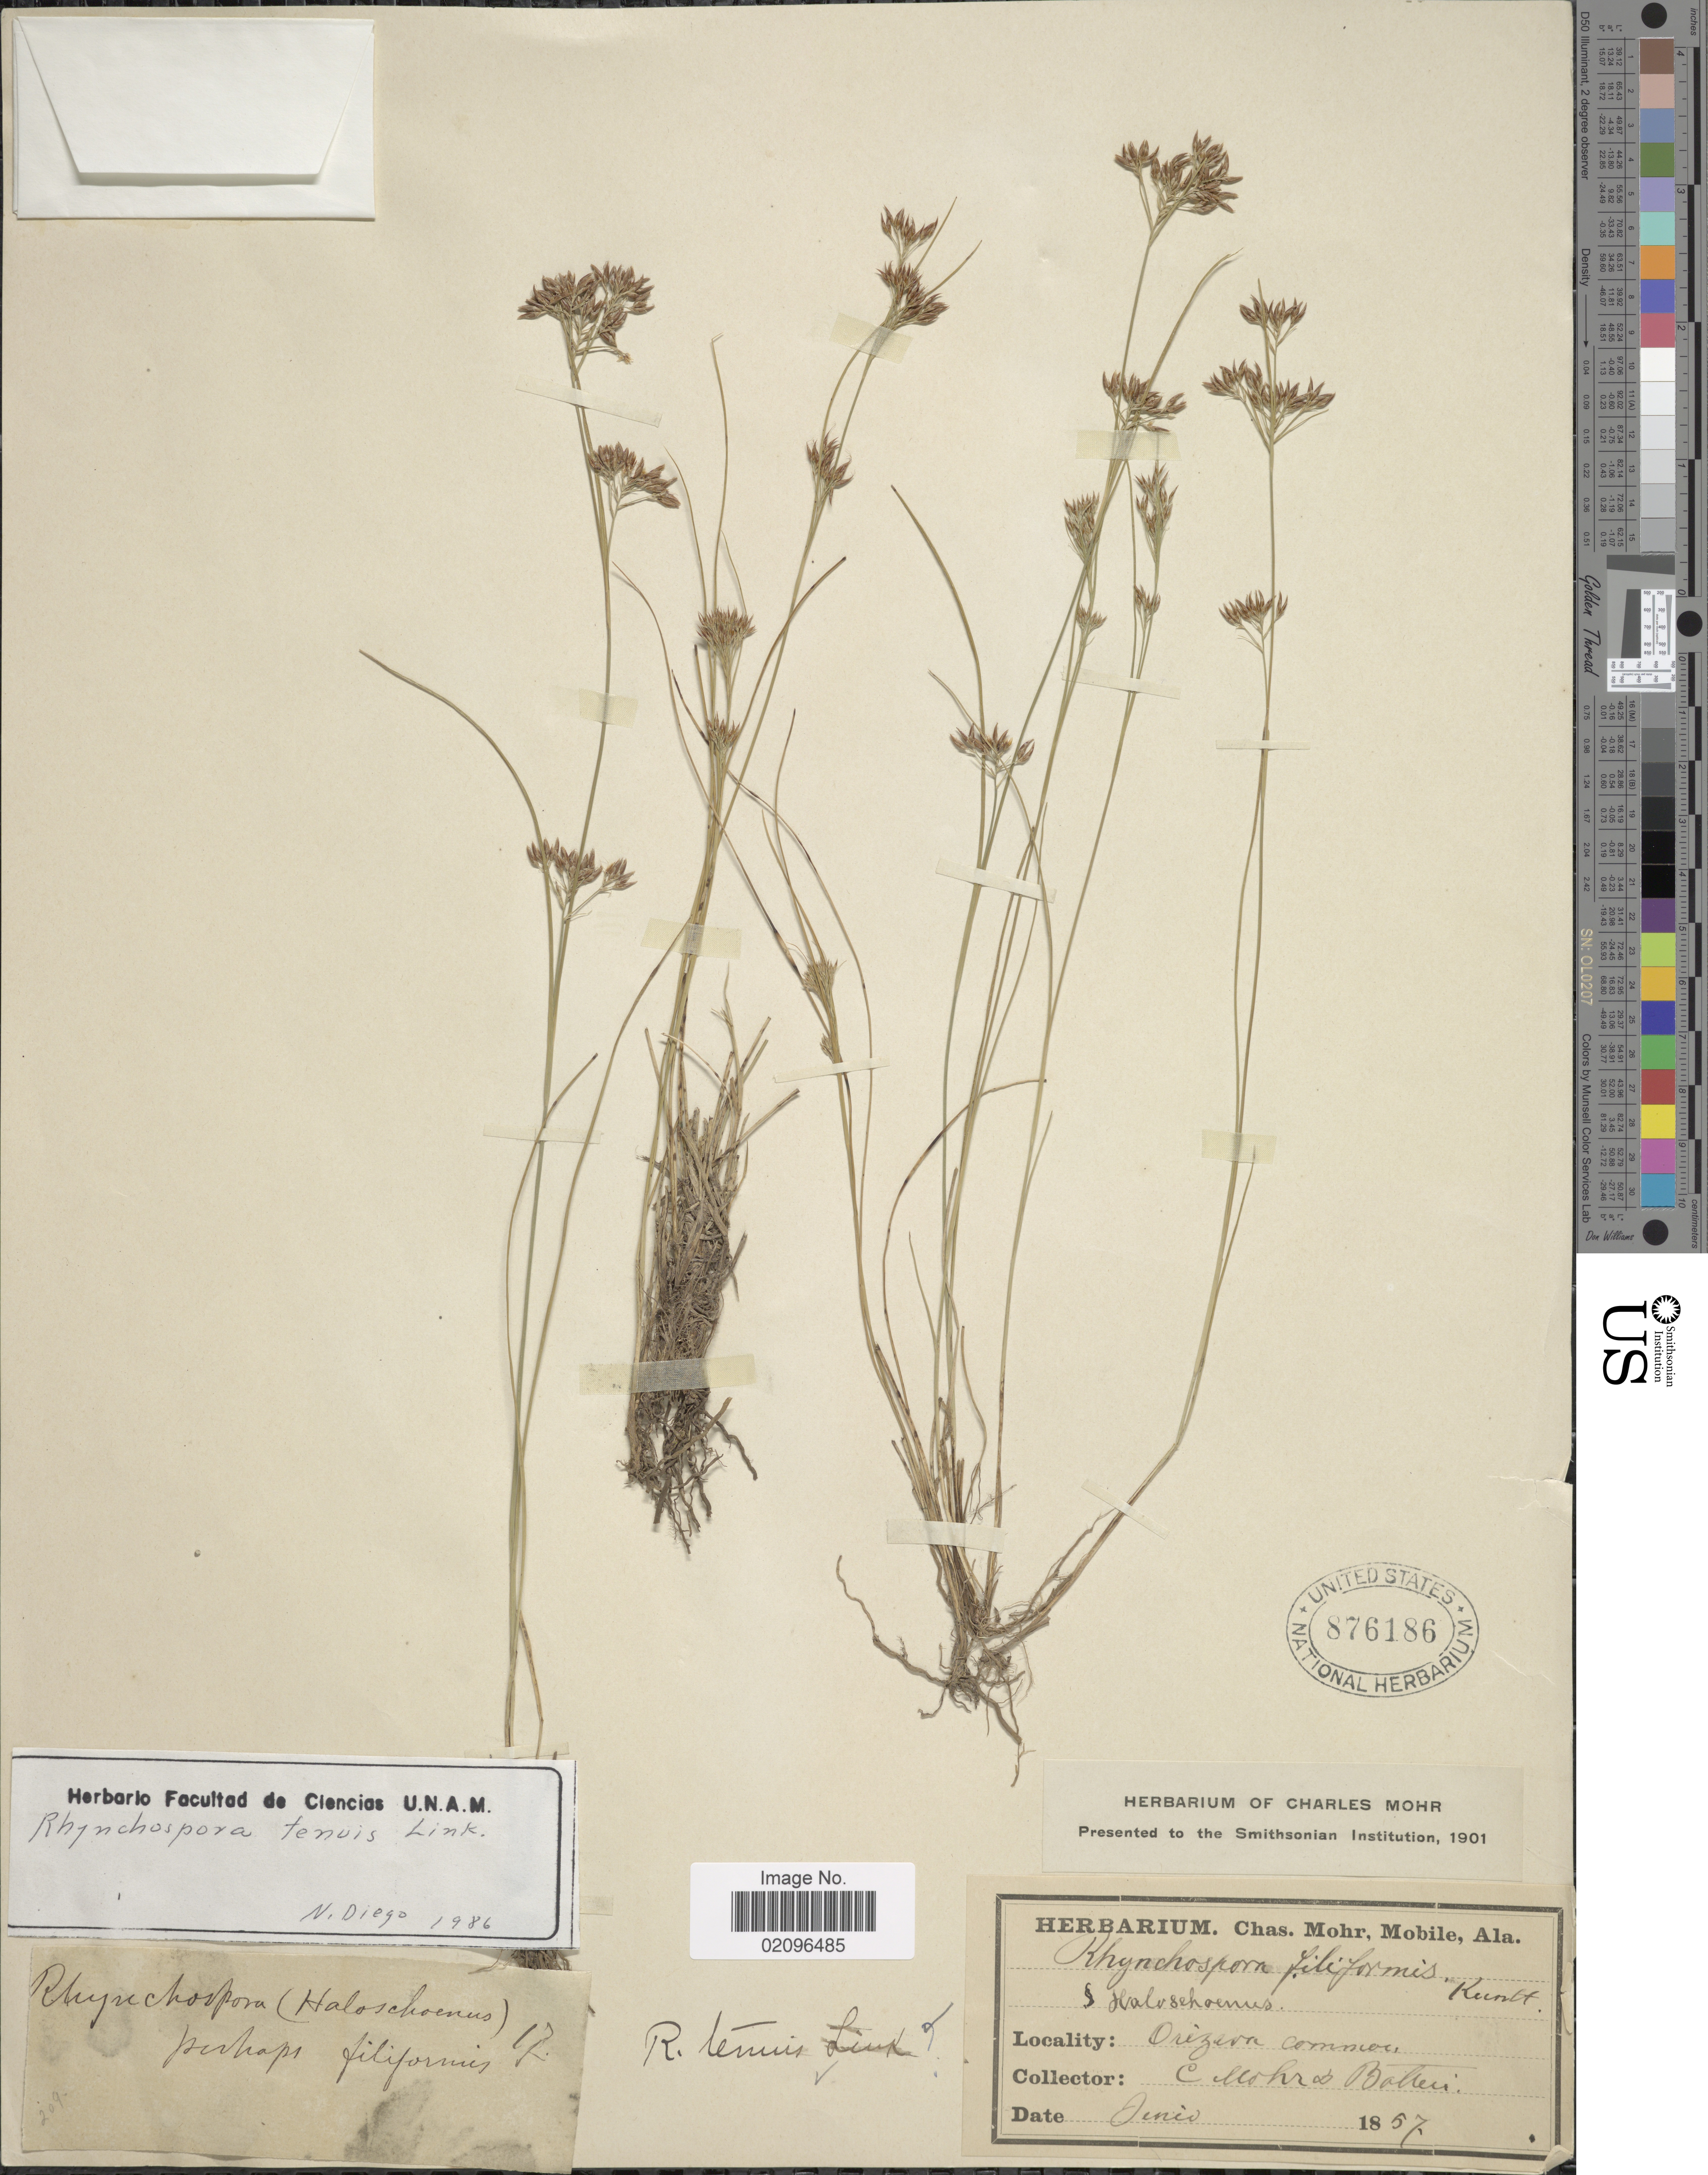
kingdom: Plantae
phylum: Tracheophyta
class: Liliopsida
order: Poales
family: Cyperaceae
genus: Rhynchospora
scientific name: Rhynchospora tenuis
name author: Link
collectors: Mohr, C. T. (herbarium) & M. Botteri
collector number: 17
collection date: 1857-06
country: Mexico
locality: Orizava common.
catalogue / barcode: US 876186